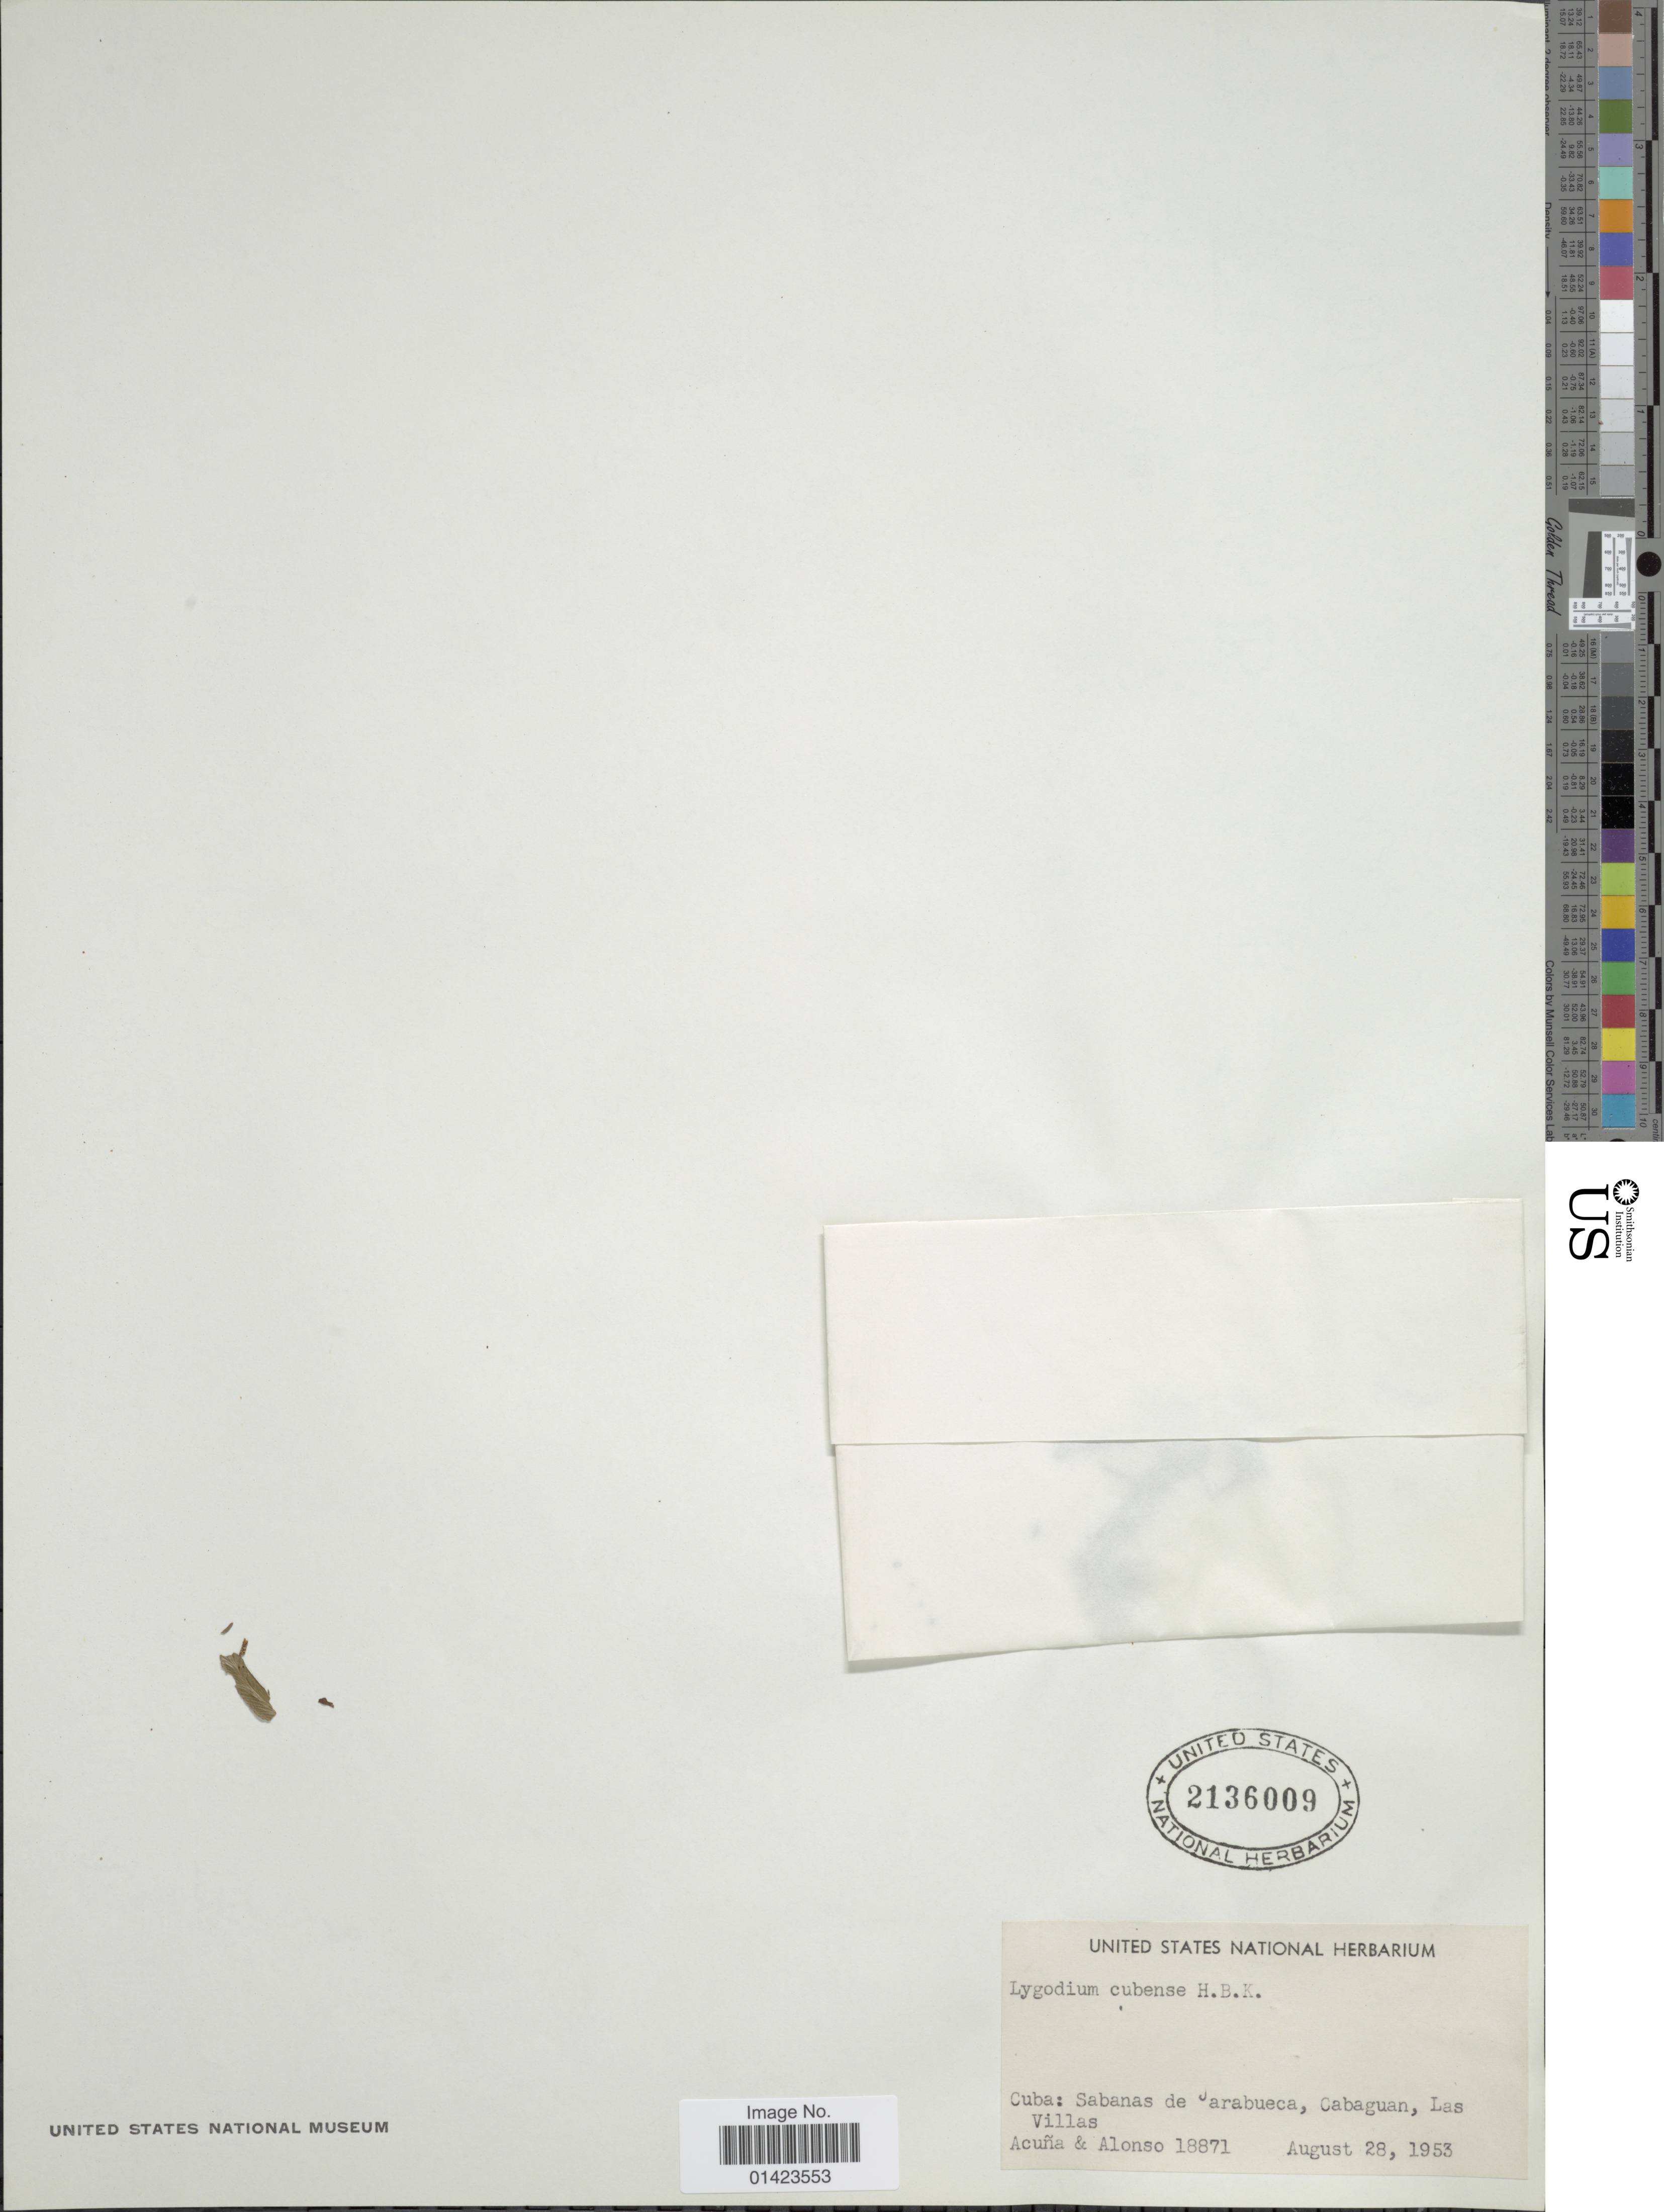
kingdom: Plantae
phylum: Tracheophyta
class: Polypodiopsida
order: Schizaeales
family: Lygodiaceae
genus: Lygodium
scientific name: Lygodium cubense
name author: Kunth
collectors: Acuña & -. Alonso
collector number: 18871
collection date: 1953-08-28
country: Cuba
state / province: Las Villas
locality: Cuba: Sabanas de Jarabueca, Cabaguan, Las Villas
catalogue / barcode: US 2136009